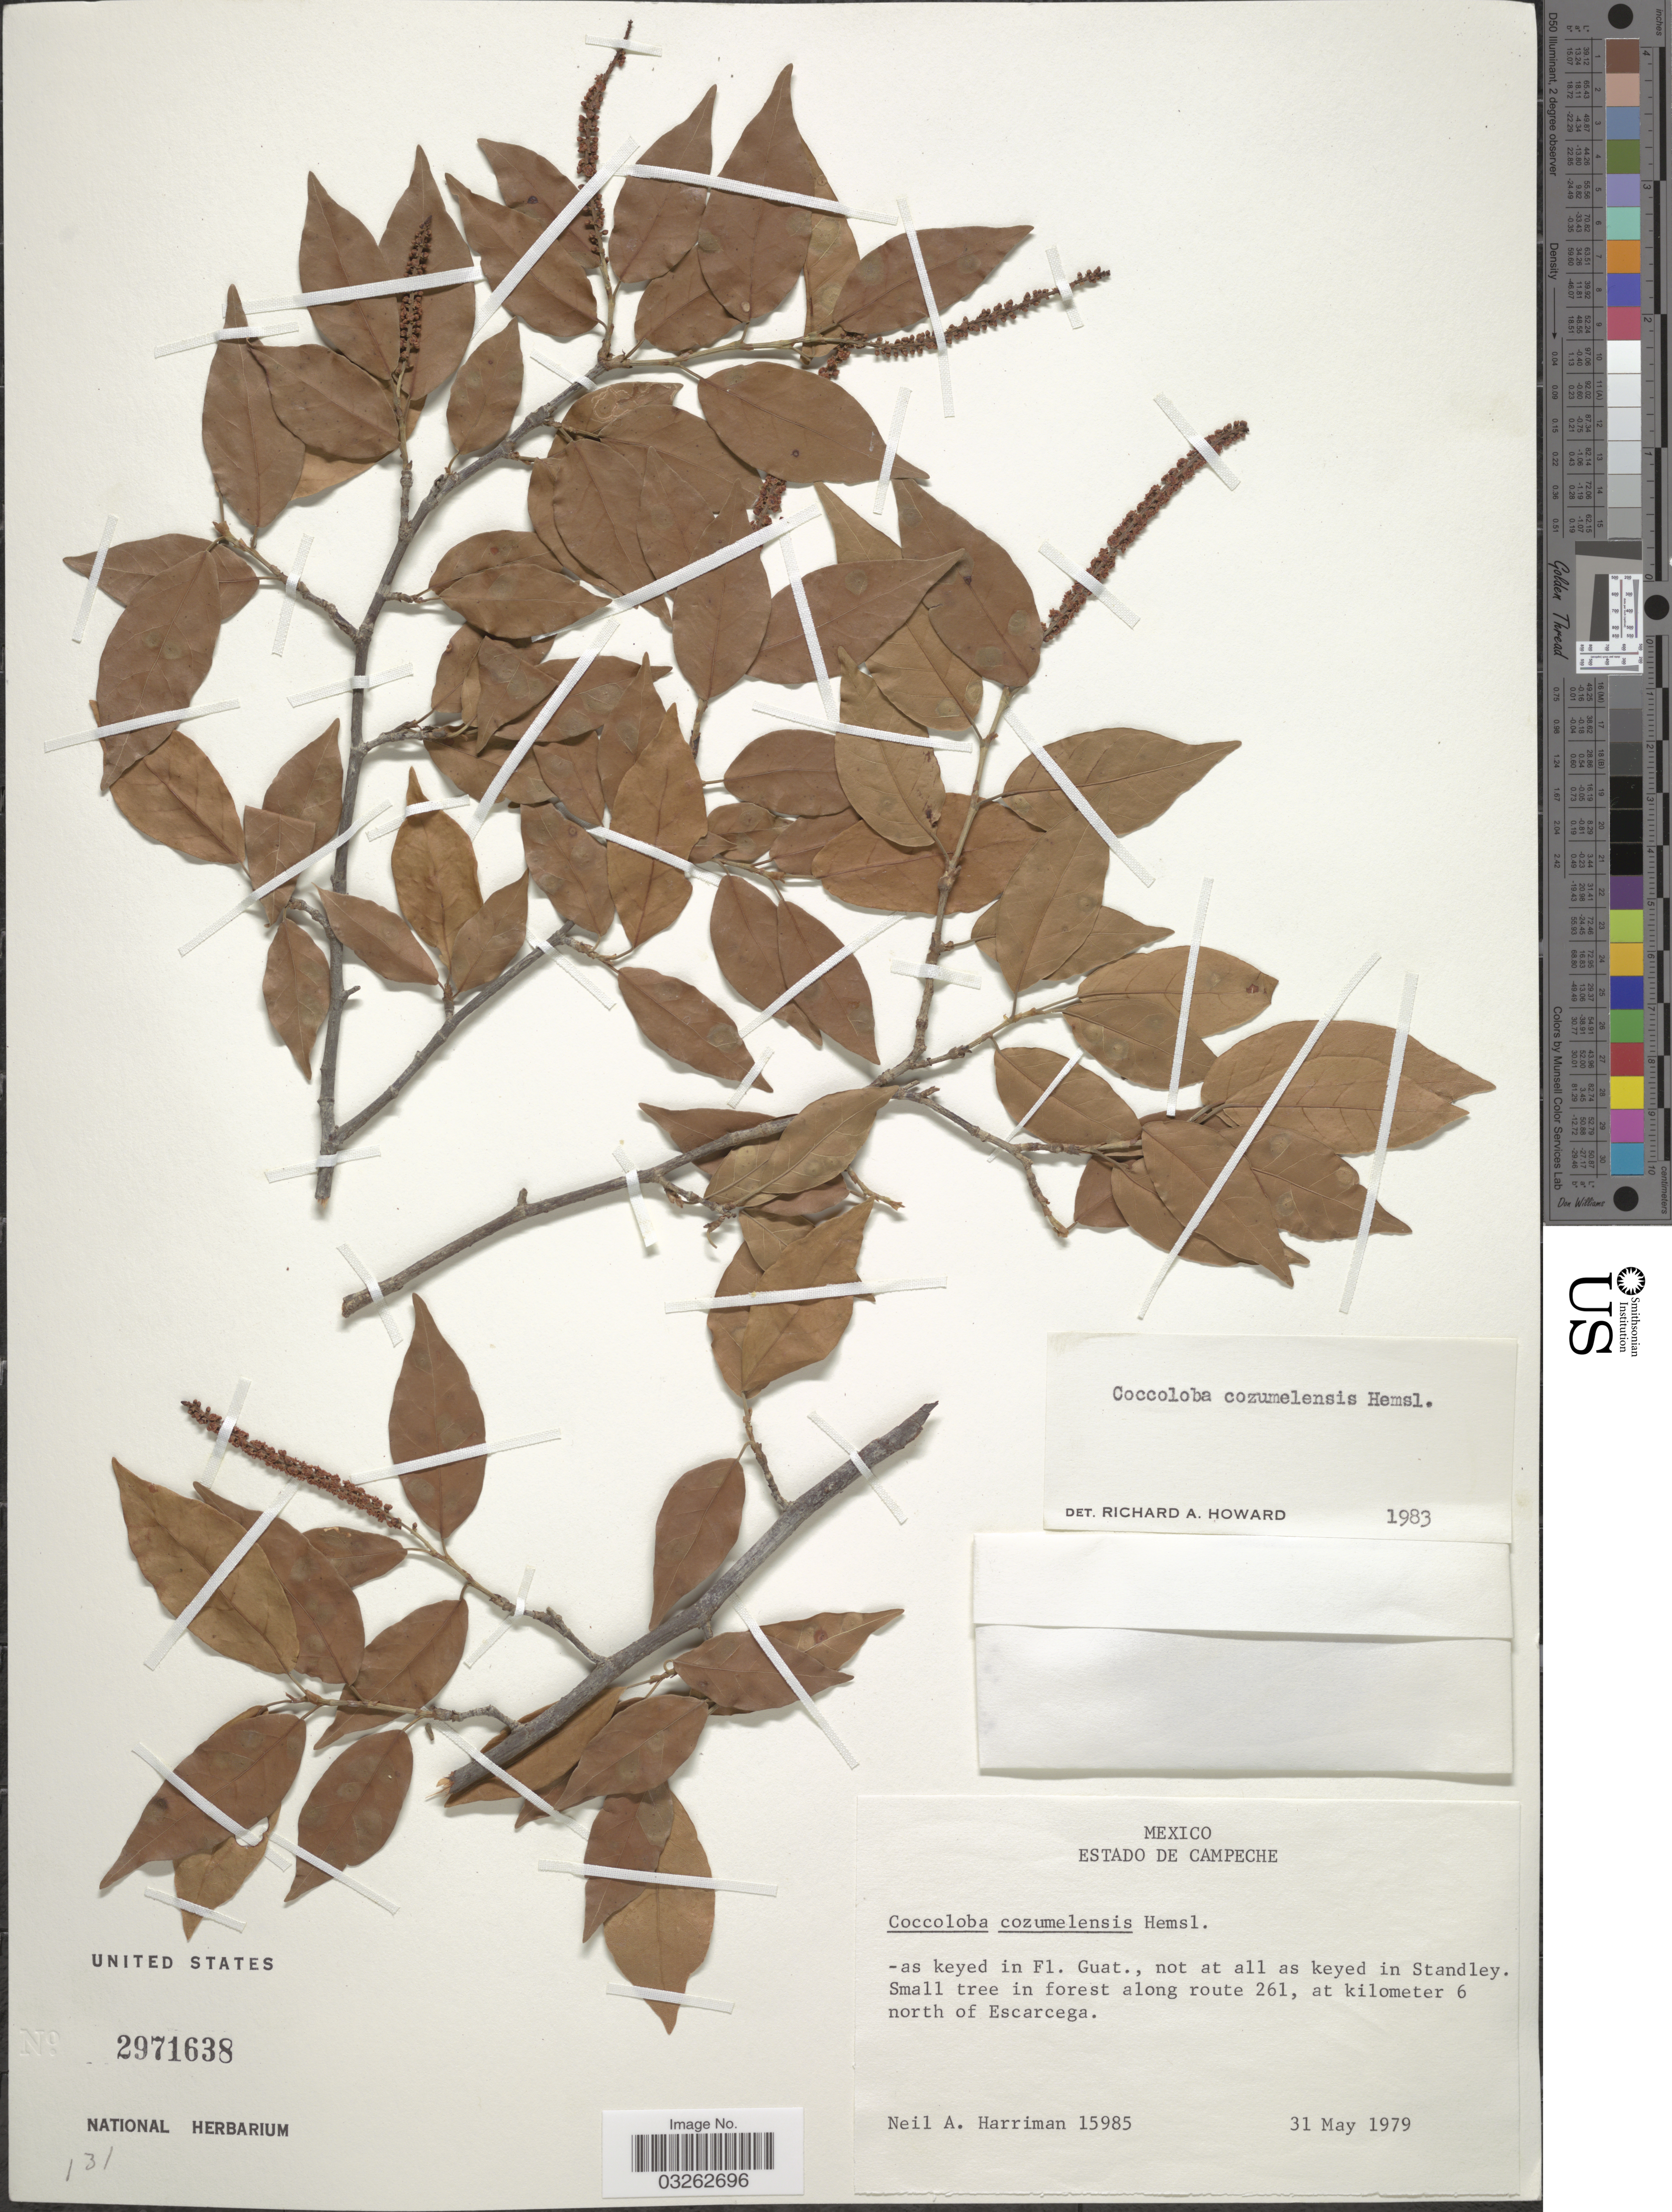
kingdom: Plantae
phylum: Tracheophyta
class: Magnoliopsida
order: Caryophyllales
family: Polygonaceae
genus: Coccoloba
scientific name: Coccoloba cozumelensis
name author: Hemsl.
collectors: N. A. Harriman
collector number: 15985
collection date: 1979-05-31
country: Mexico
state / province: Campeche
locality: Small tree in forest along route 261, at kilometer 6 north of Escarcega.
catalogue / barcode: US 2971638